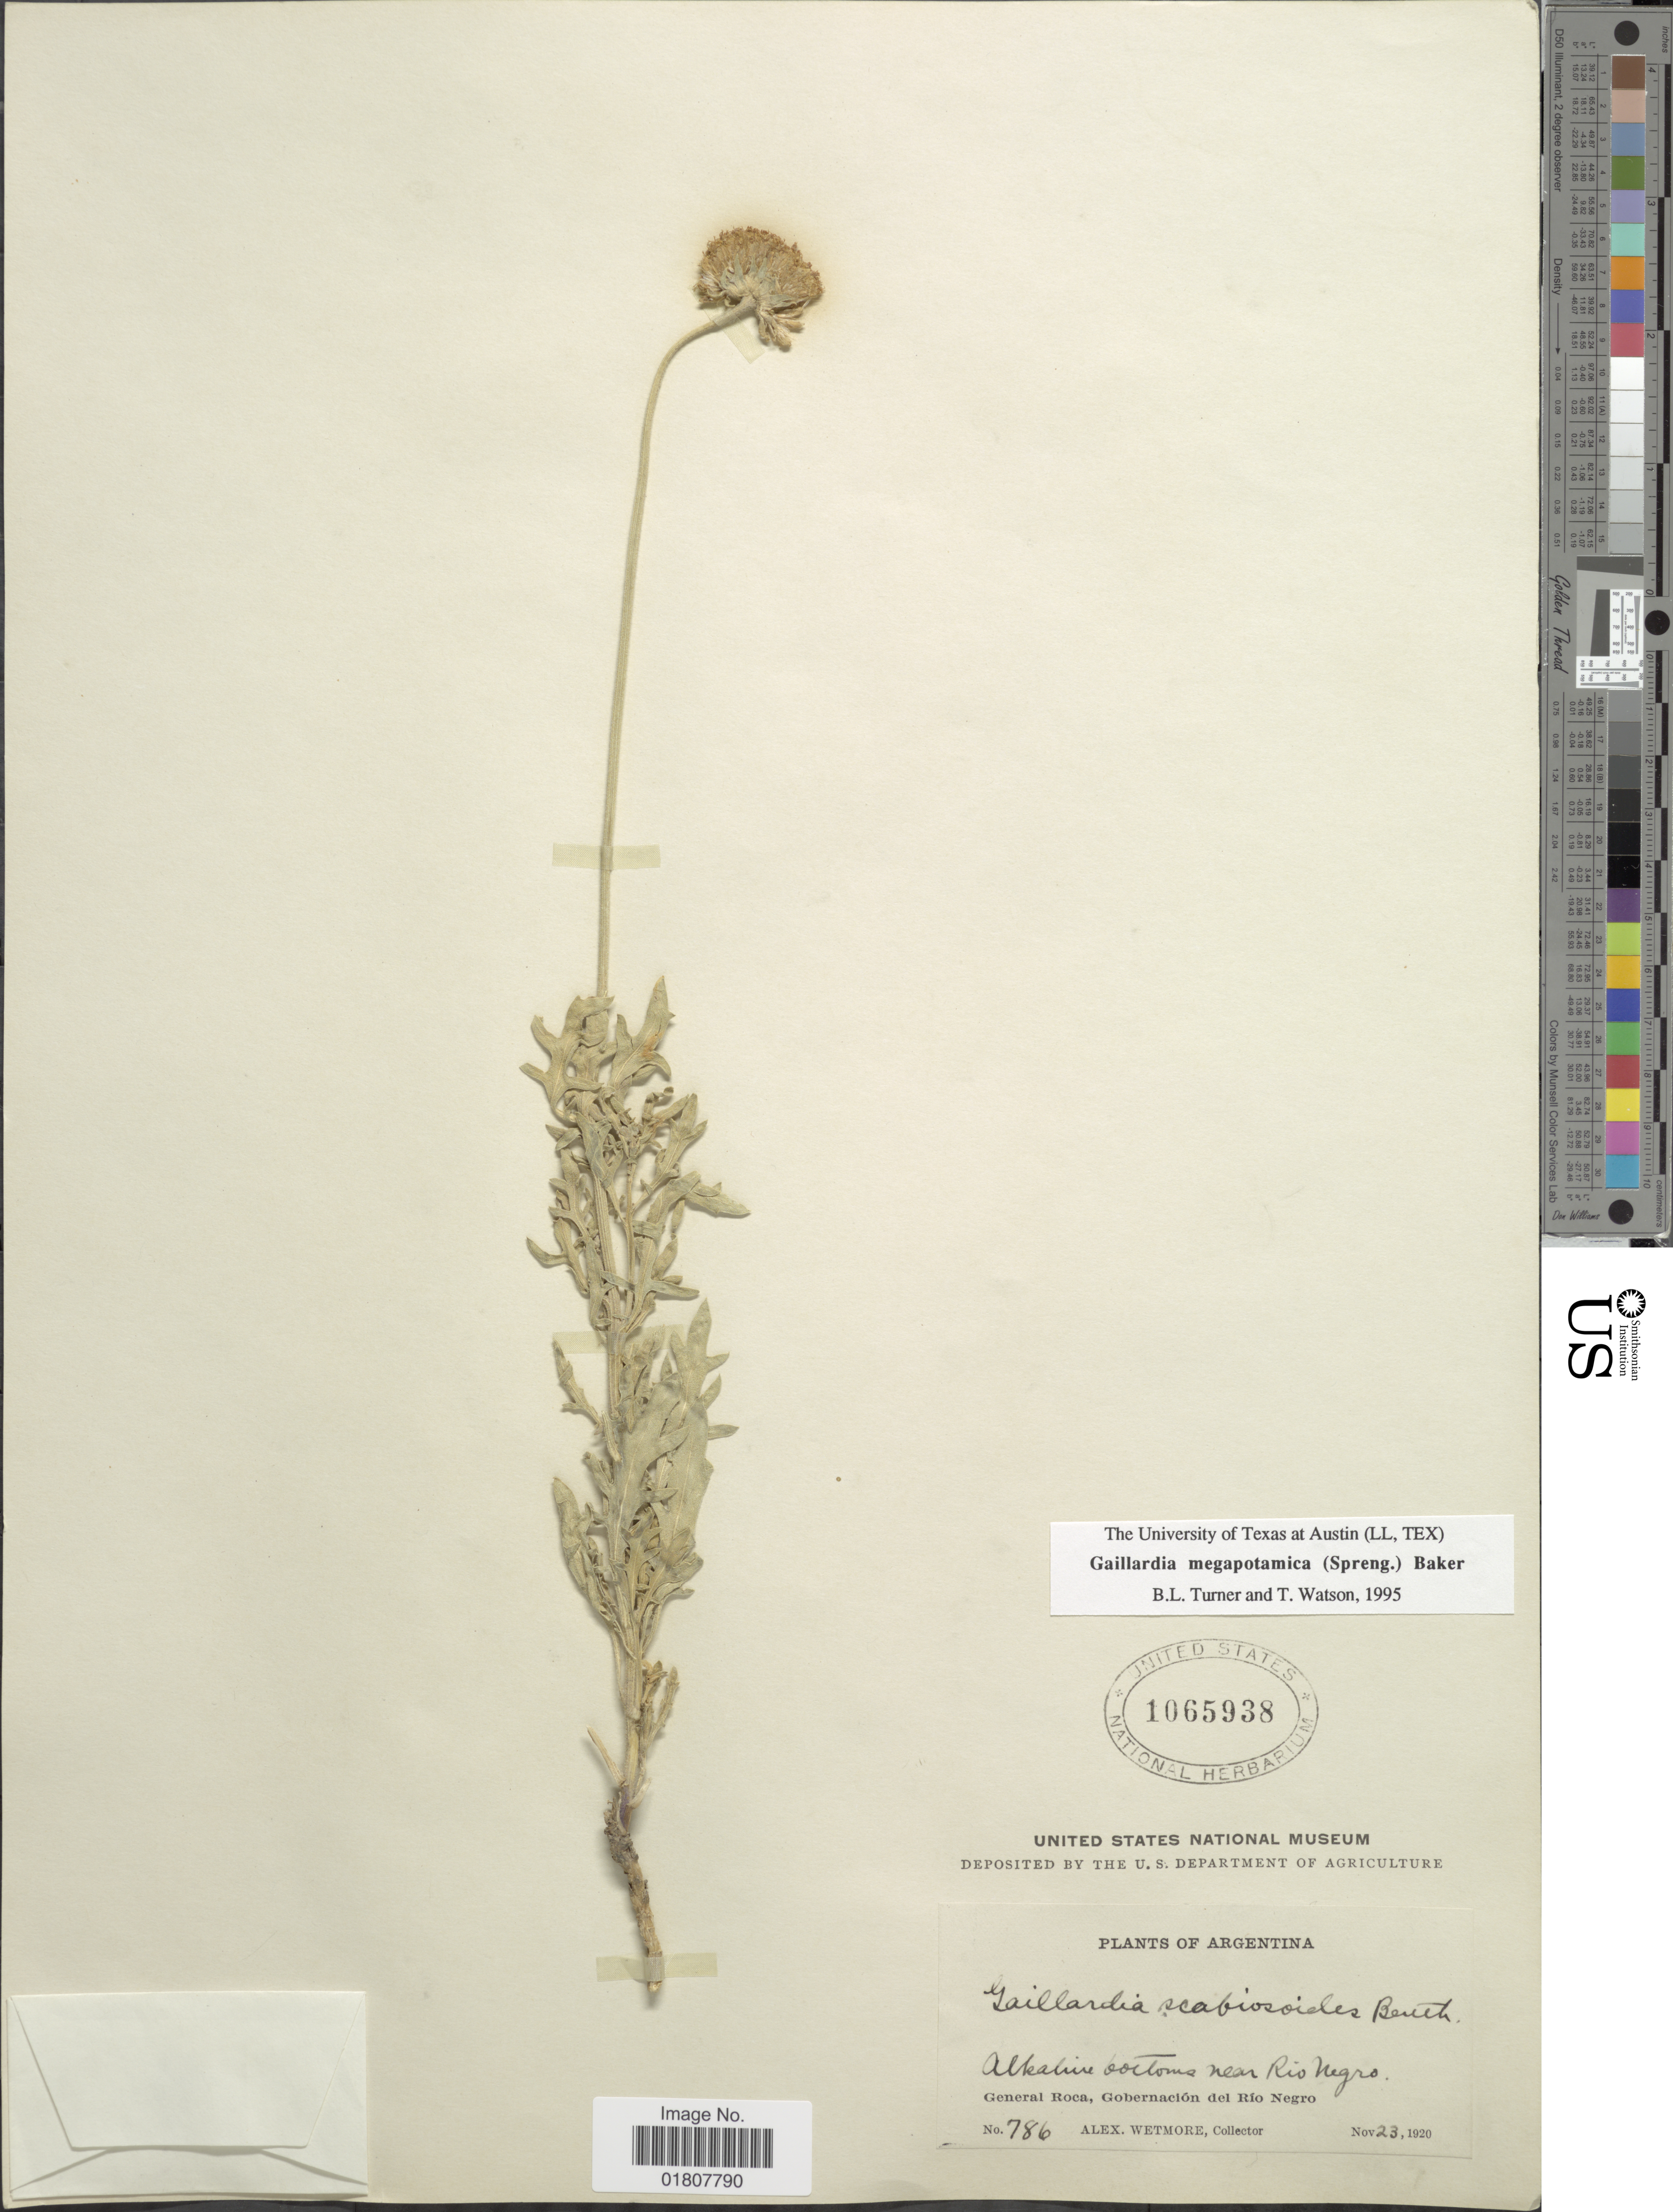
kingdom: Plantae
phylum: Tracheophyta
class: Magnoliopsida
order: Asterales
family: Asteraceae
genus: Gaillardia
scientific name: Gaillardia megapotamica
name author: (Spreng.) Baker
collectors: A. Wetmore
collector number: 786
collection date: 1920-11-23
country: Argentina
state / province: Rio Negro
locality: Near Rio Negro, General Roca, Gobernacion del Rio Negro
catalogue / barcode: US 1065938